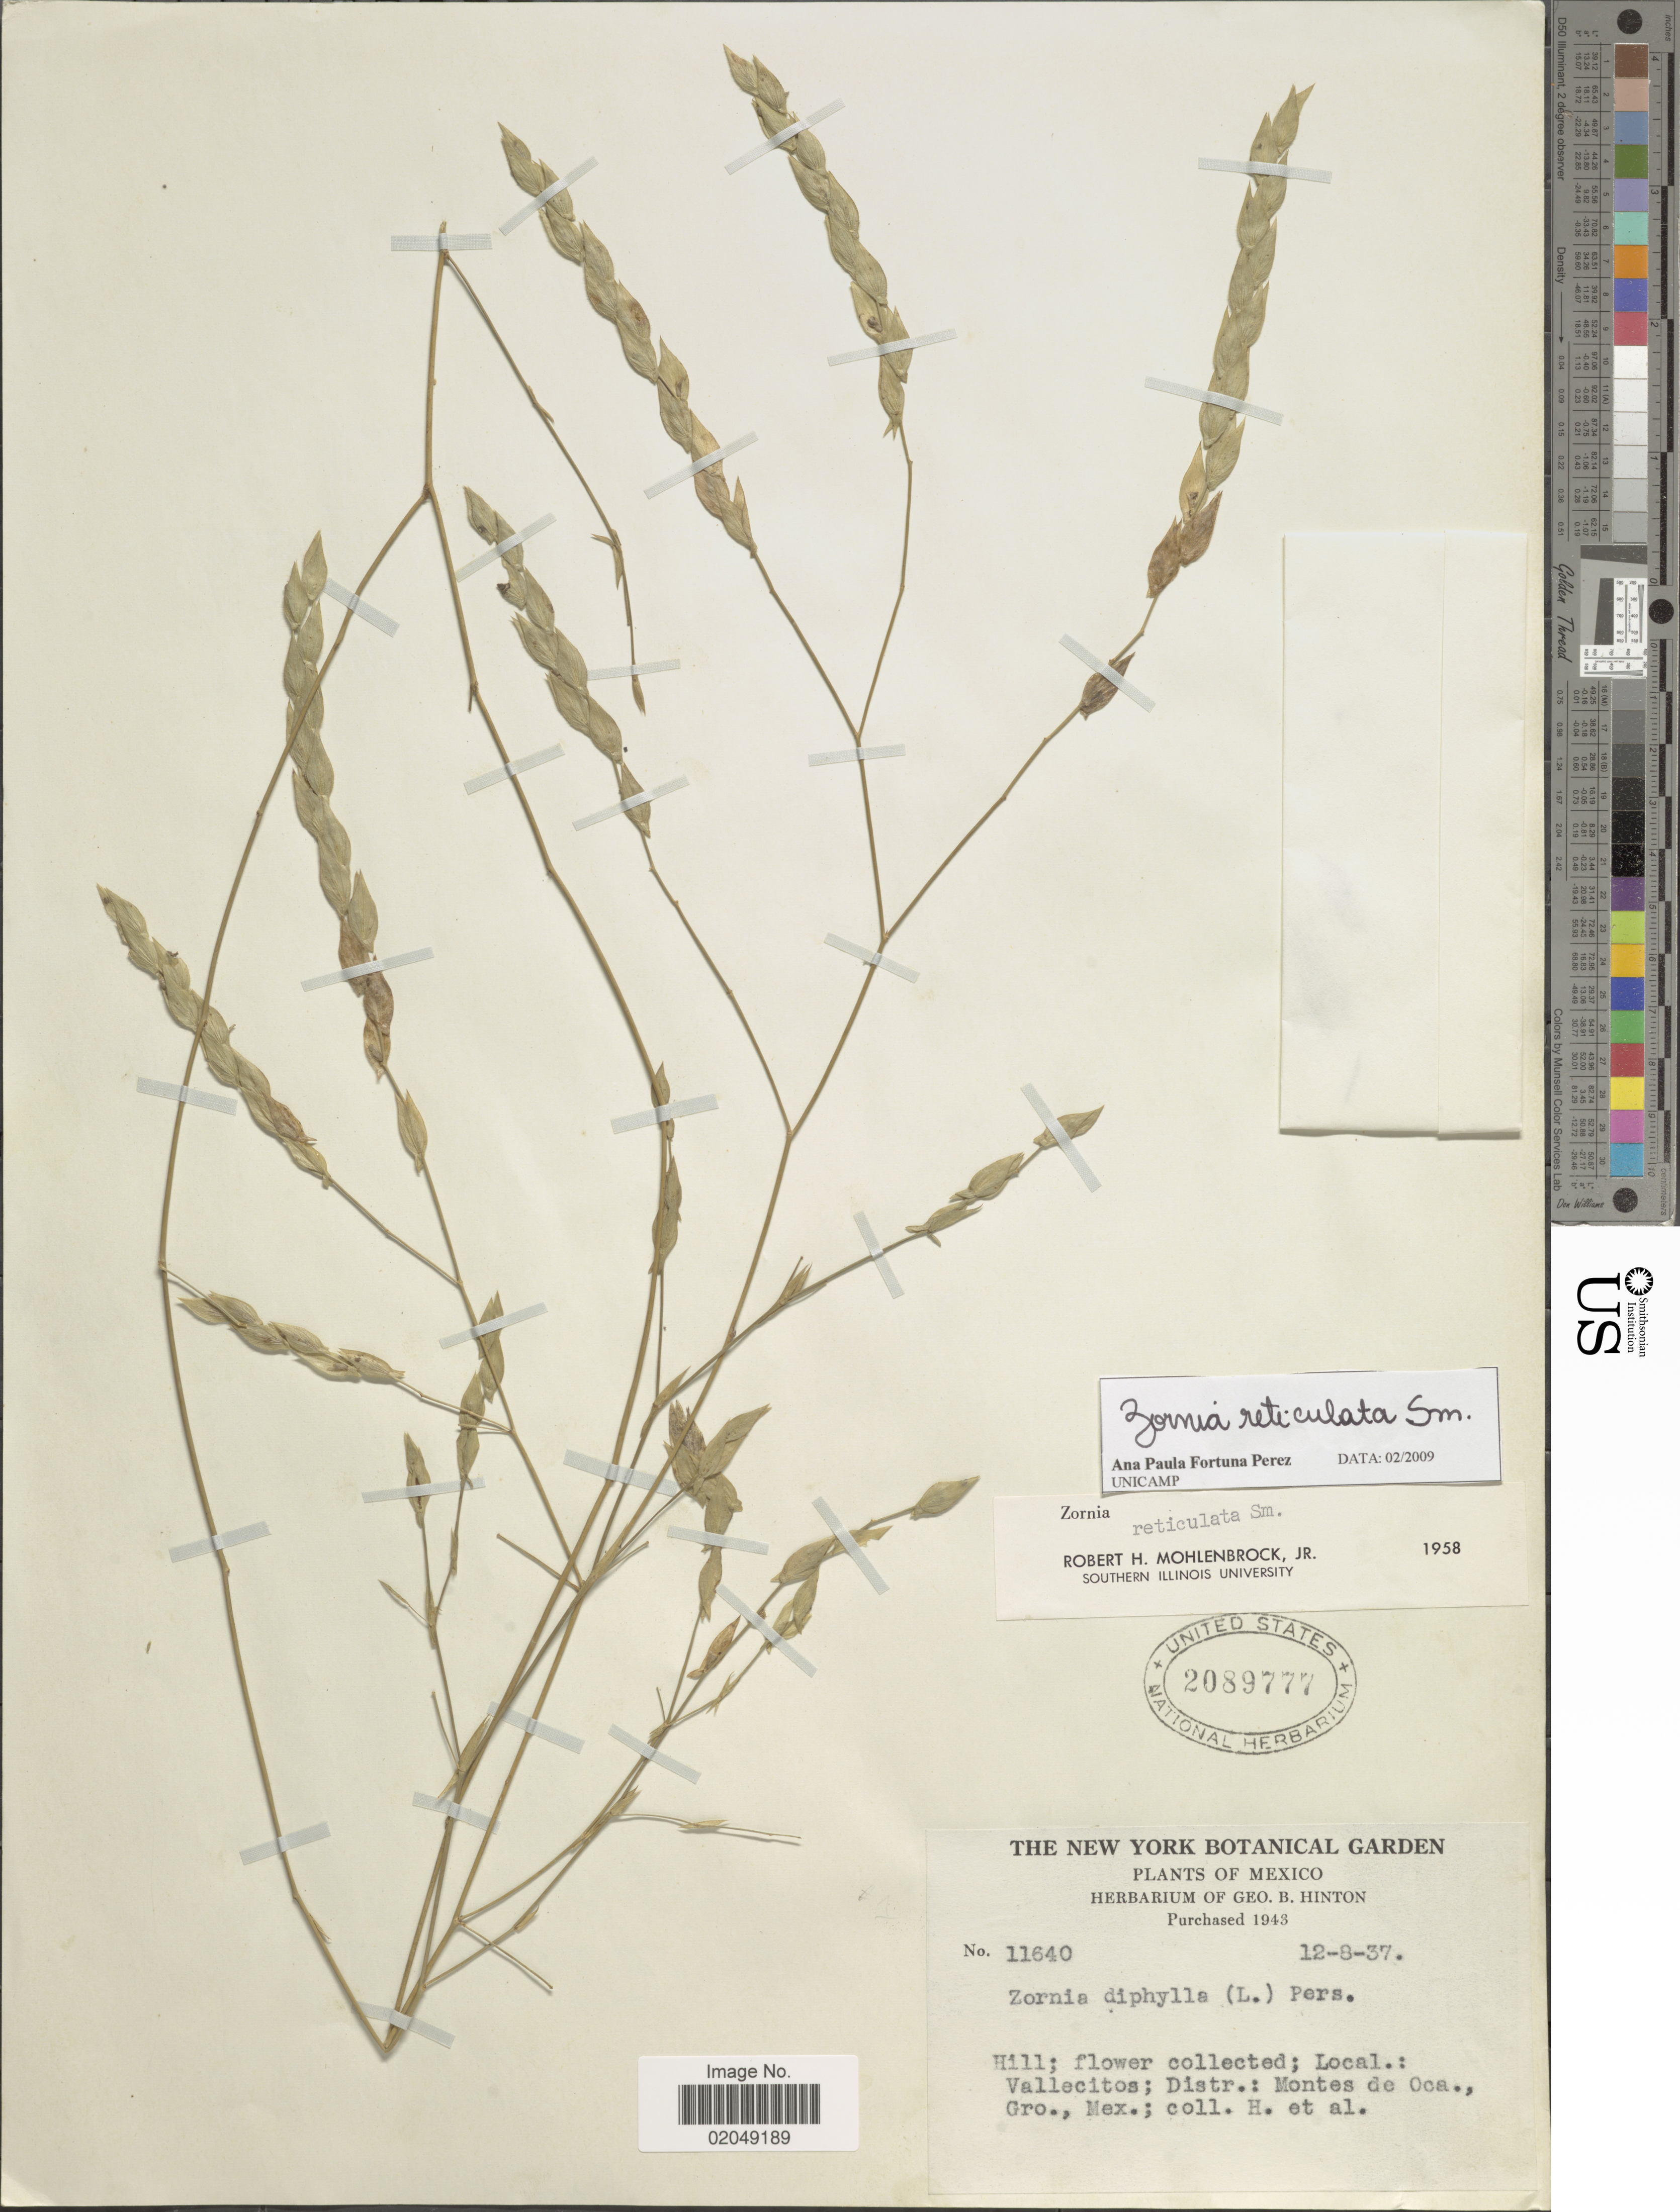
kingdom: Plantae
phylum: Tracheophyta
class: Magnoliopsida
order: Fabales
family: Fabaceae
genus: Zornia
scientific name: Zornia reticulata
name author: Sm.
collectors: G. B. Hinton & et al.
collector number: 11640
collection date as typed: Transcribed d/m/y: 8/12/37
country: Mexico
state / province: Guerrero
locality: Hill; Vallecitos; Distr.: Montes de Oca.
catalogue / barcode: US 2089777